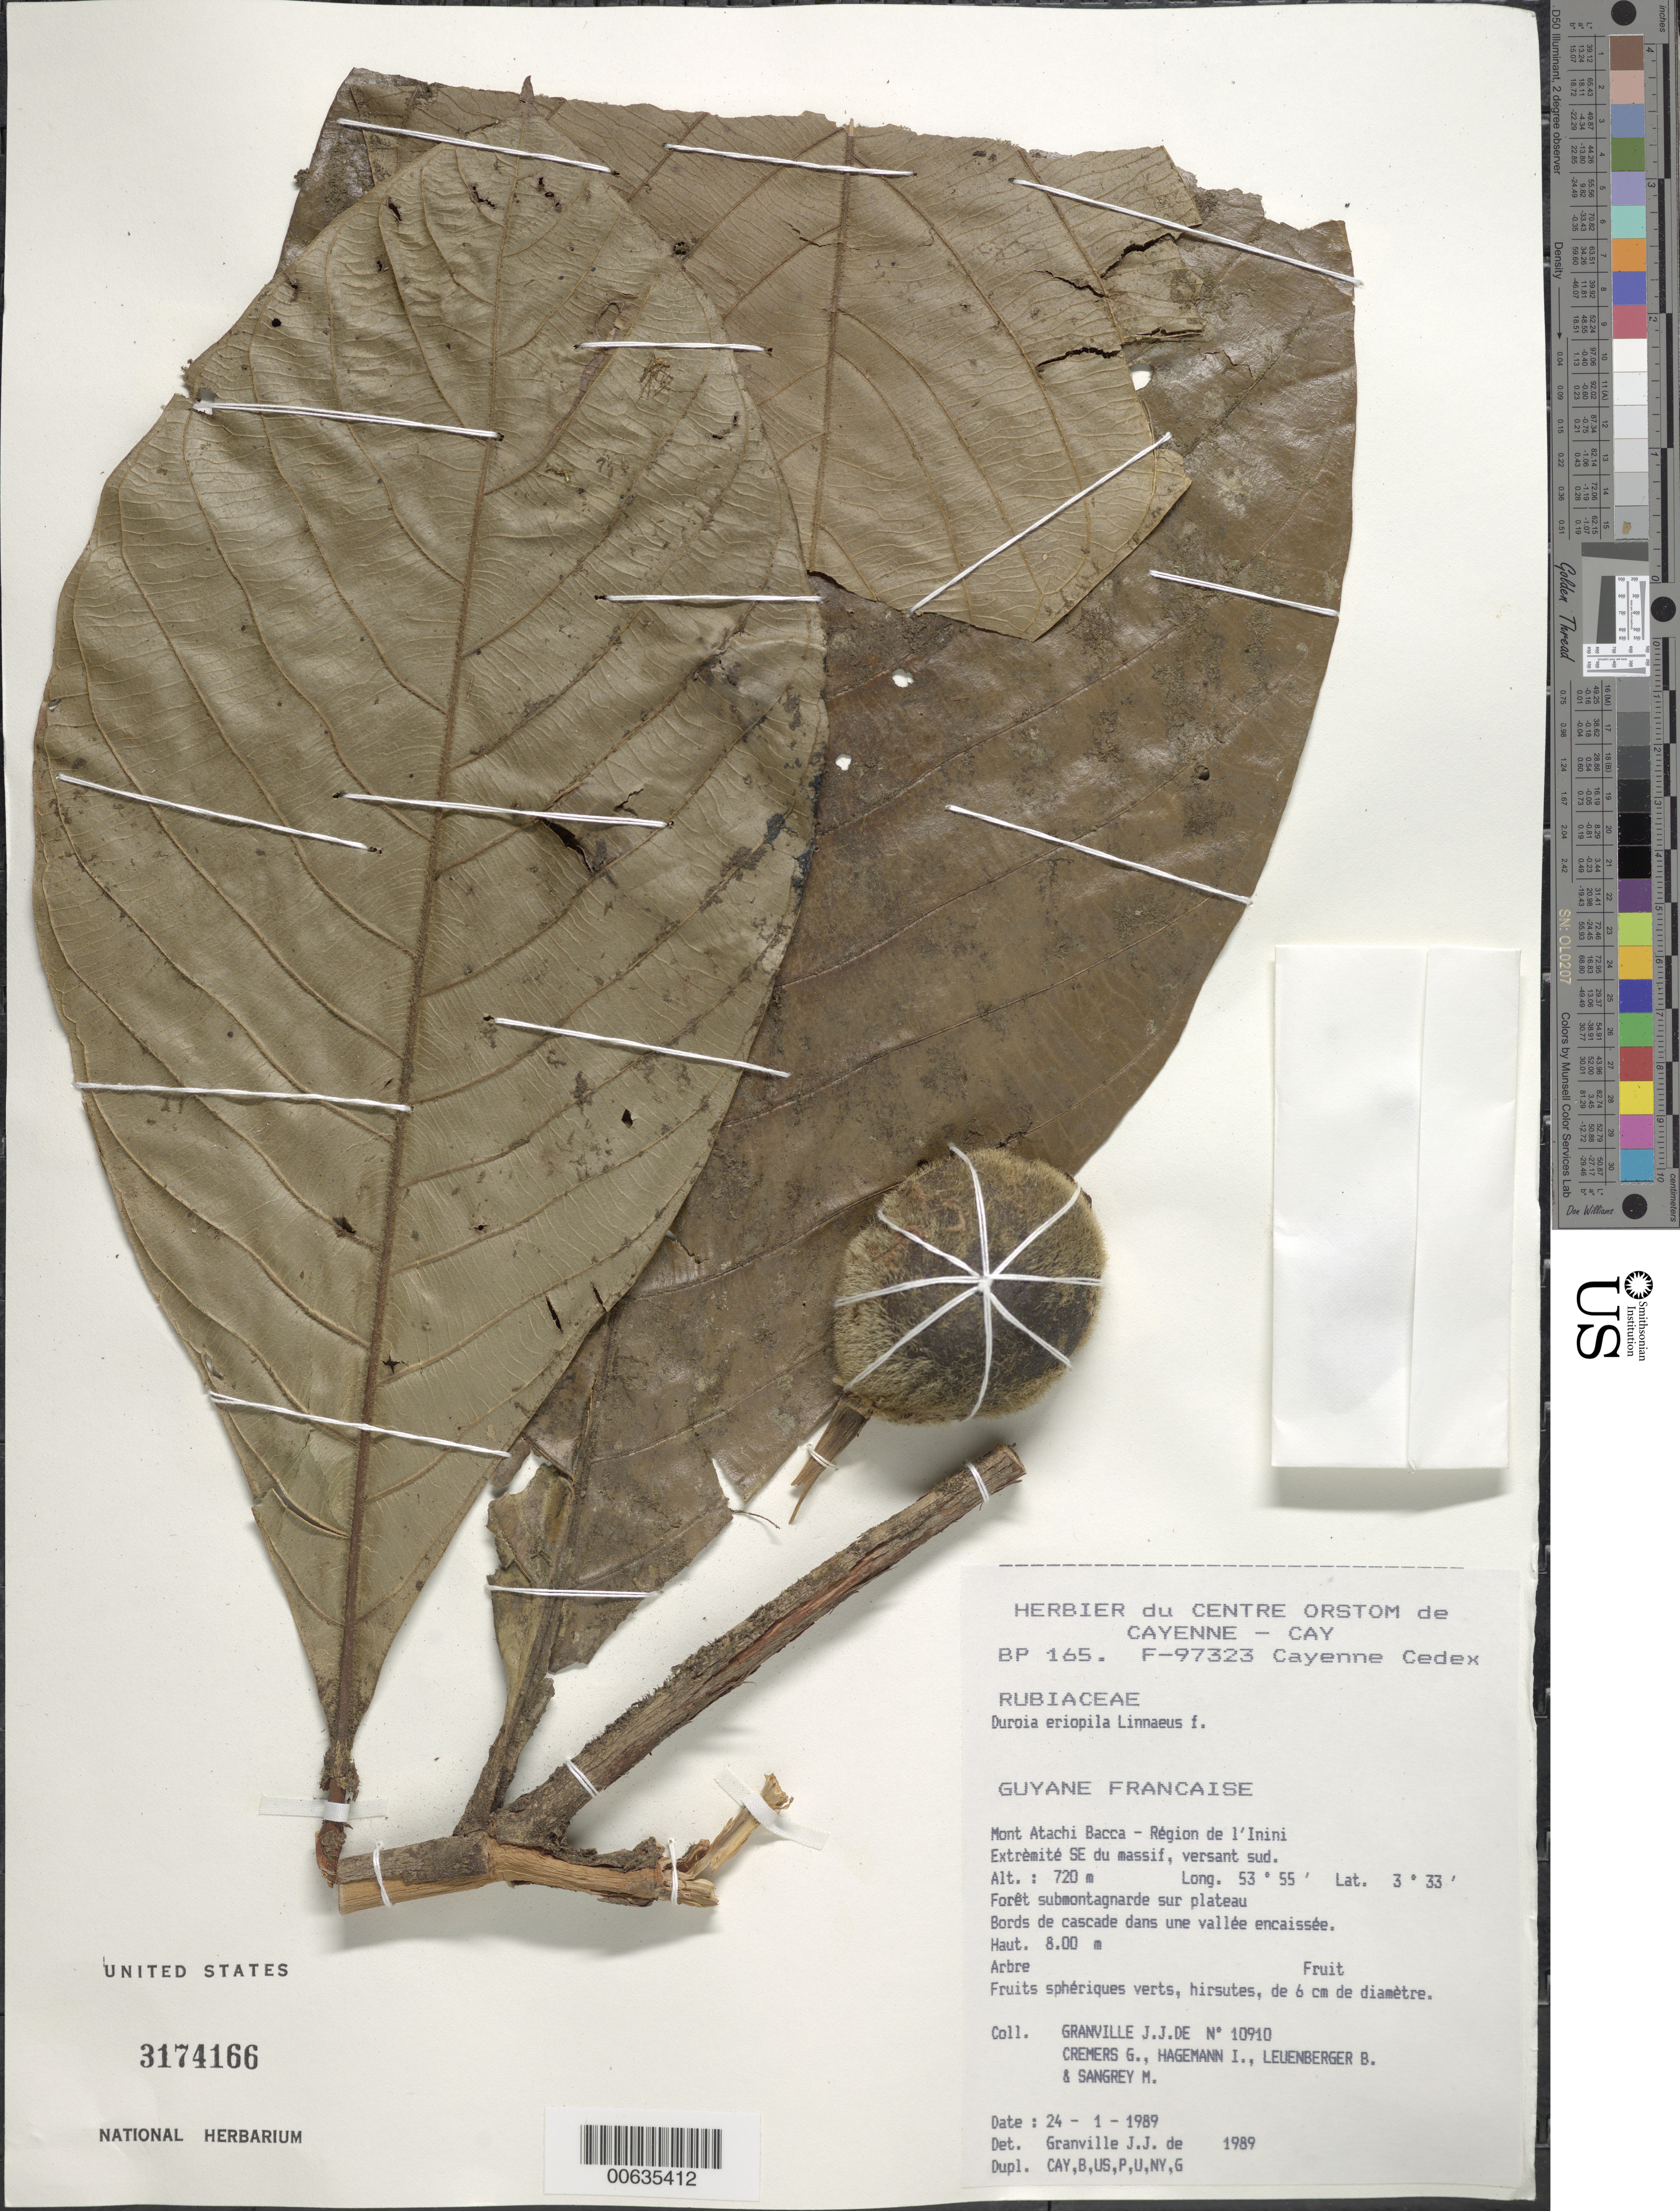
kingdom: Plantae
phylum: Tracheophyta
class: Magnoliopsida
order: Gentianales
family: Rubiaceae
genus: Duroia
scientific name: Duroia eriopila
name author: L. f.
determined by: Granville, J. J. de, (CAY), Institut de Recherche pour le Developpement (IRD) (FRENCH GUIANA)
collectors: J.-J. de Granville, G. Cremers, J. Hagemann, B. E. Leuenberger & M. S. Sangrey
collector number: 10910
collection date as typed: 24-Jan-89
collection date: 1989-01-24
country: French Guiana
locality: Mont Atachi Bacca, région de l'Inini. Extremite Se du massif, versant sud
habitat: Foret submontagnarde sur plateau. Bords de cascade dans une vallee encaissee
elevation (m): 720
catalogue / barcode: US 317416